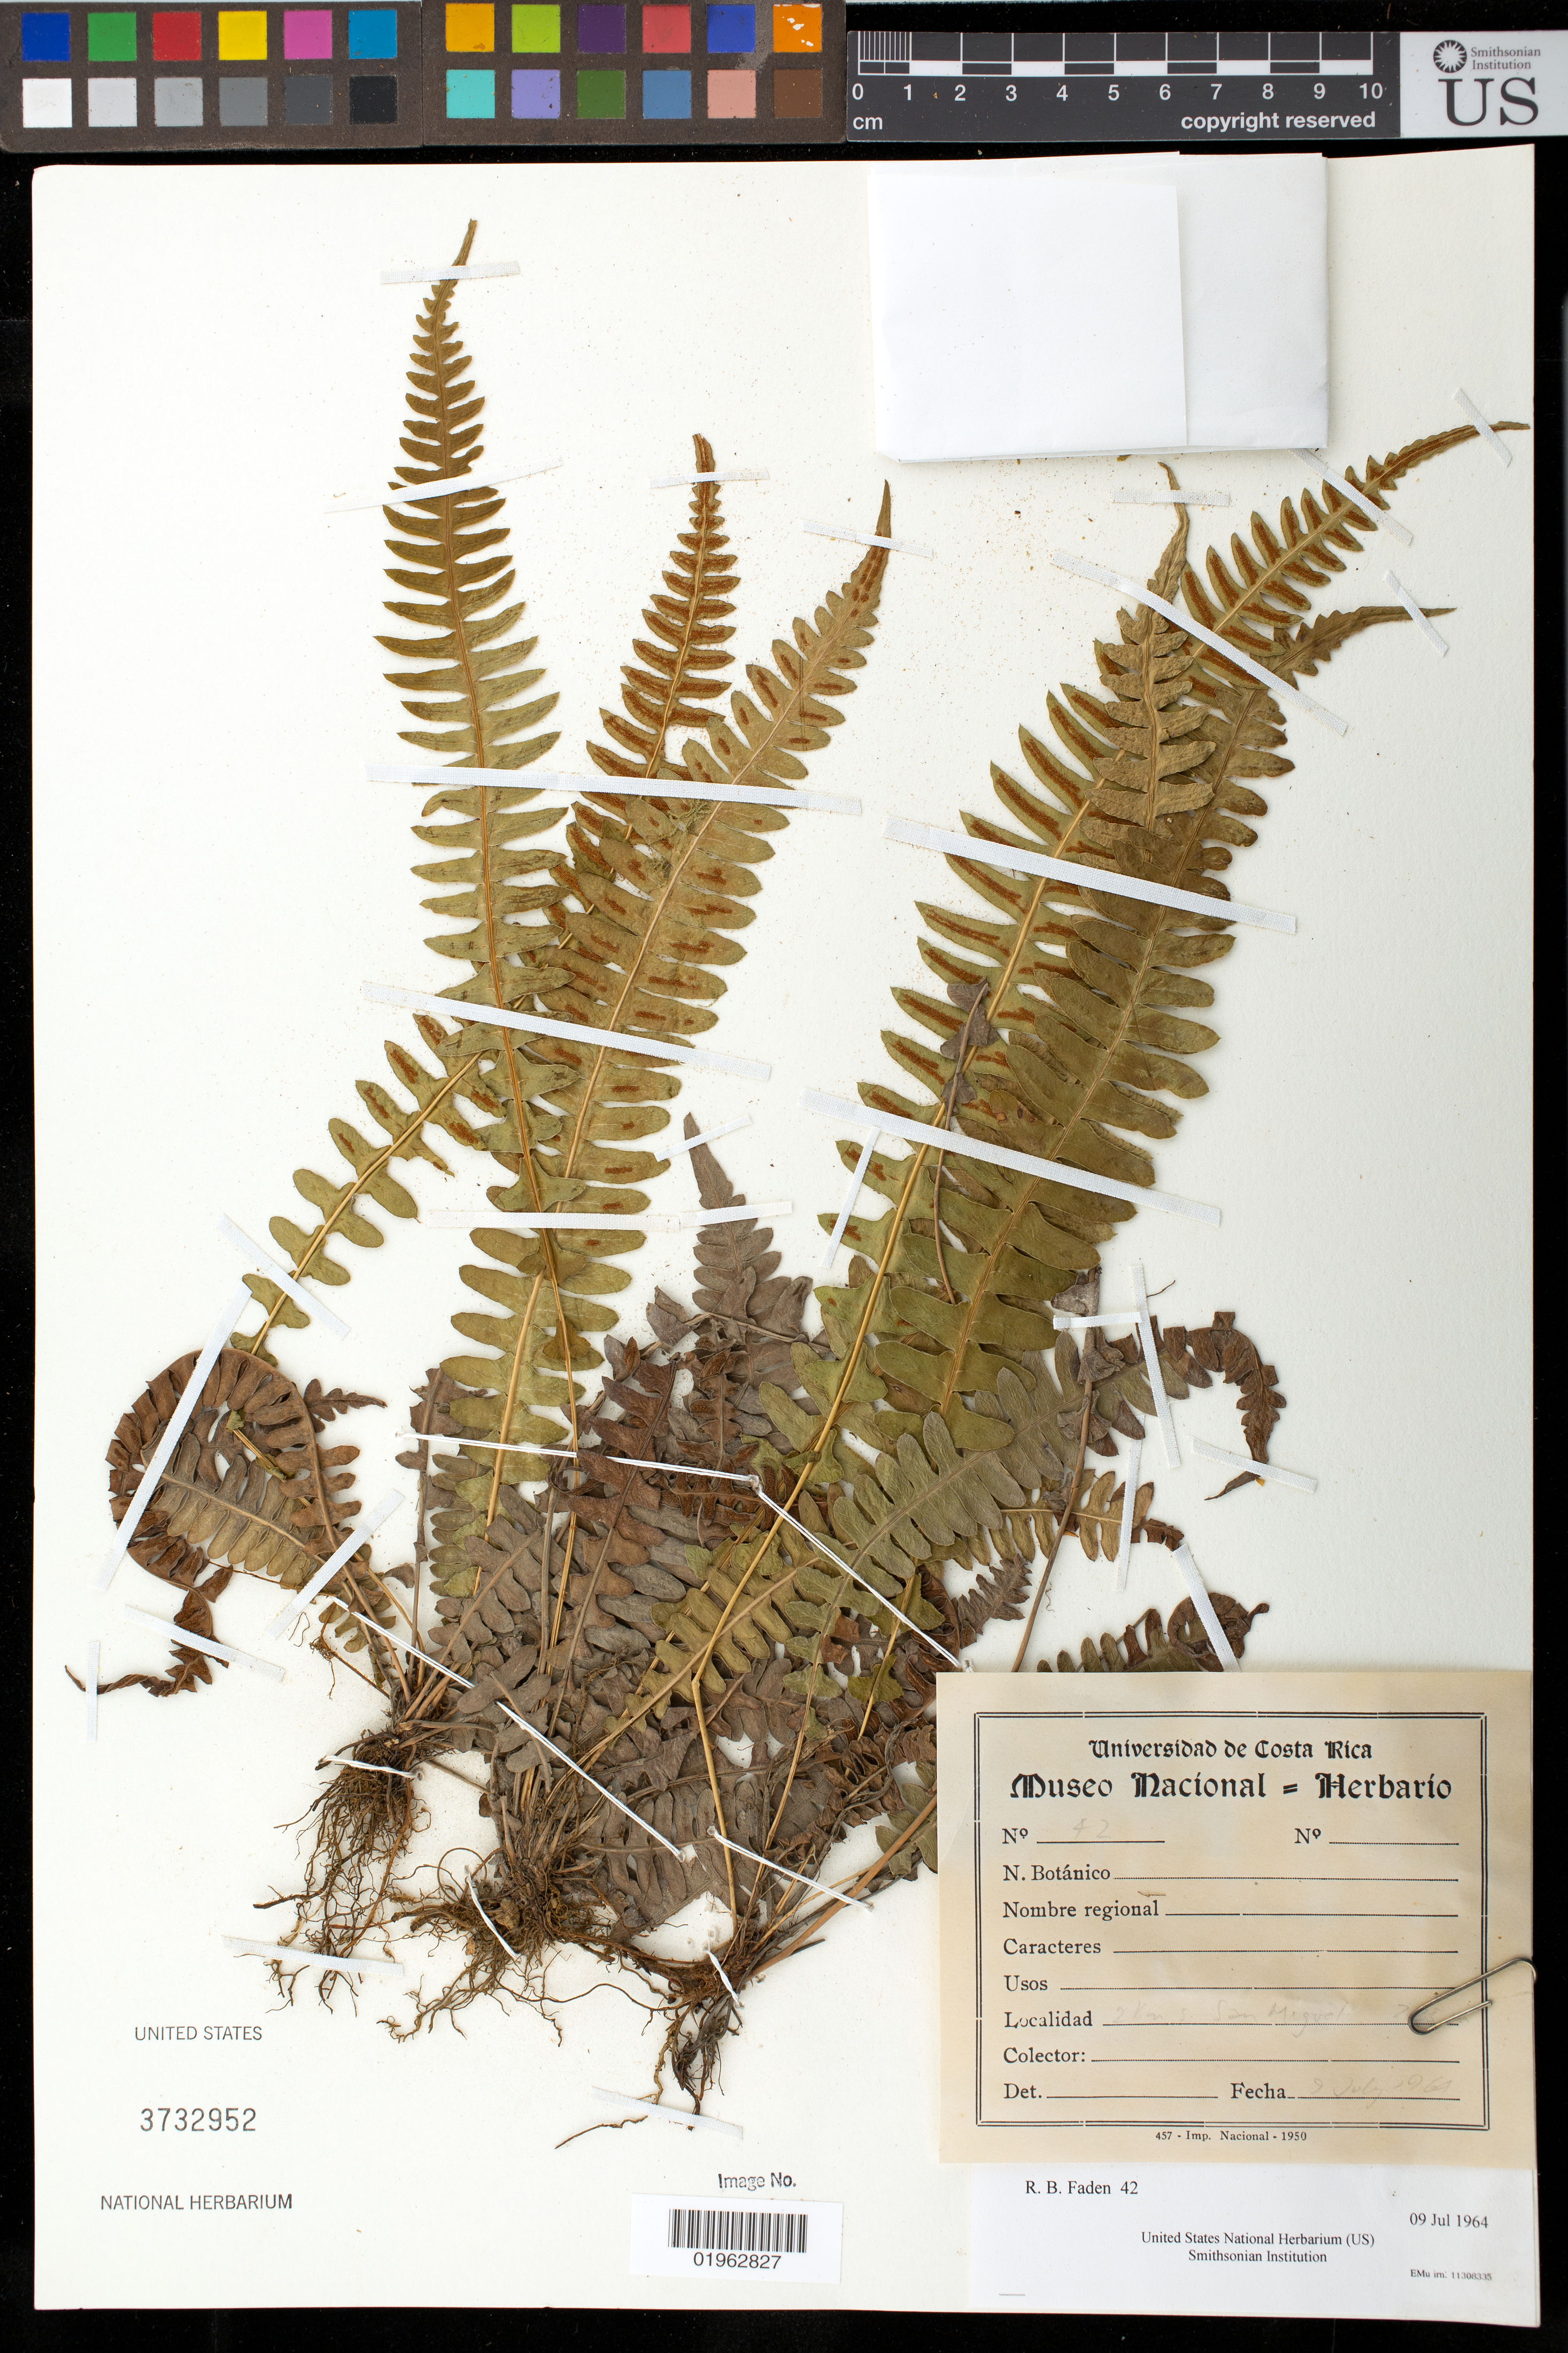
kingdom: Plantae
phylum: Tracheophyta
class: Polypodiopsida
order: Polypodiales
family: Blechnaceae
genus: Blechnum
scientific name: Blechnum polypodioides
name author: Raddi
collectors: R. B. Faden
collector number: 42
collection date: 1964-07-09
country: Costa Rica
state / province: Heredia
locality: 2 km south of San Miguel.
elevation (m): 725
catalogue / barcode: US 3732952